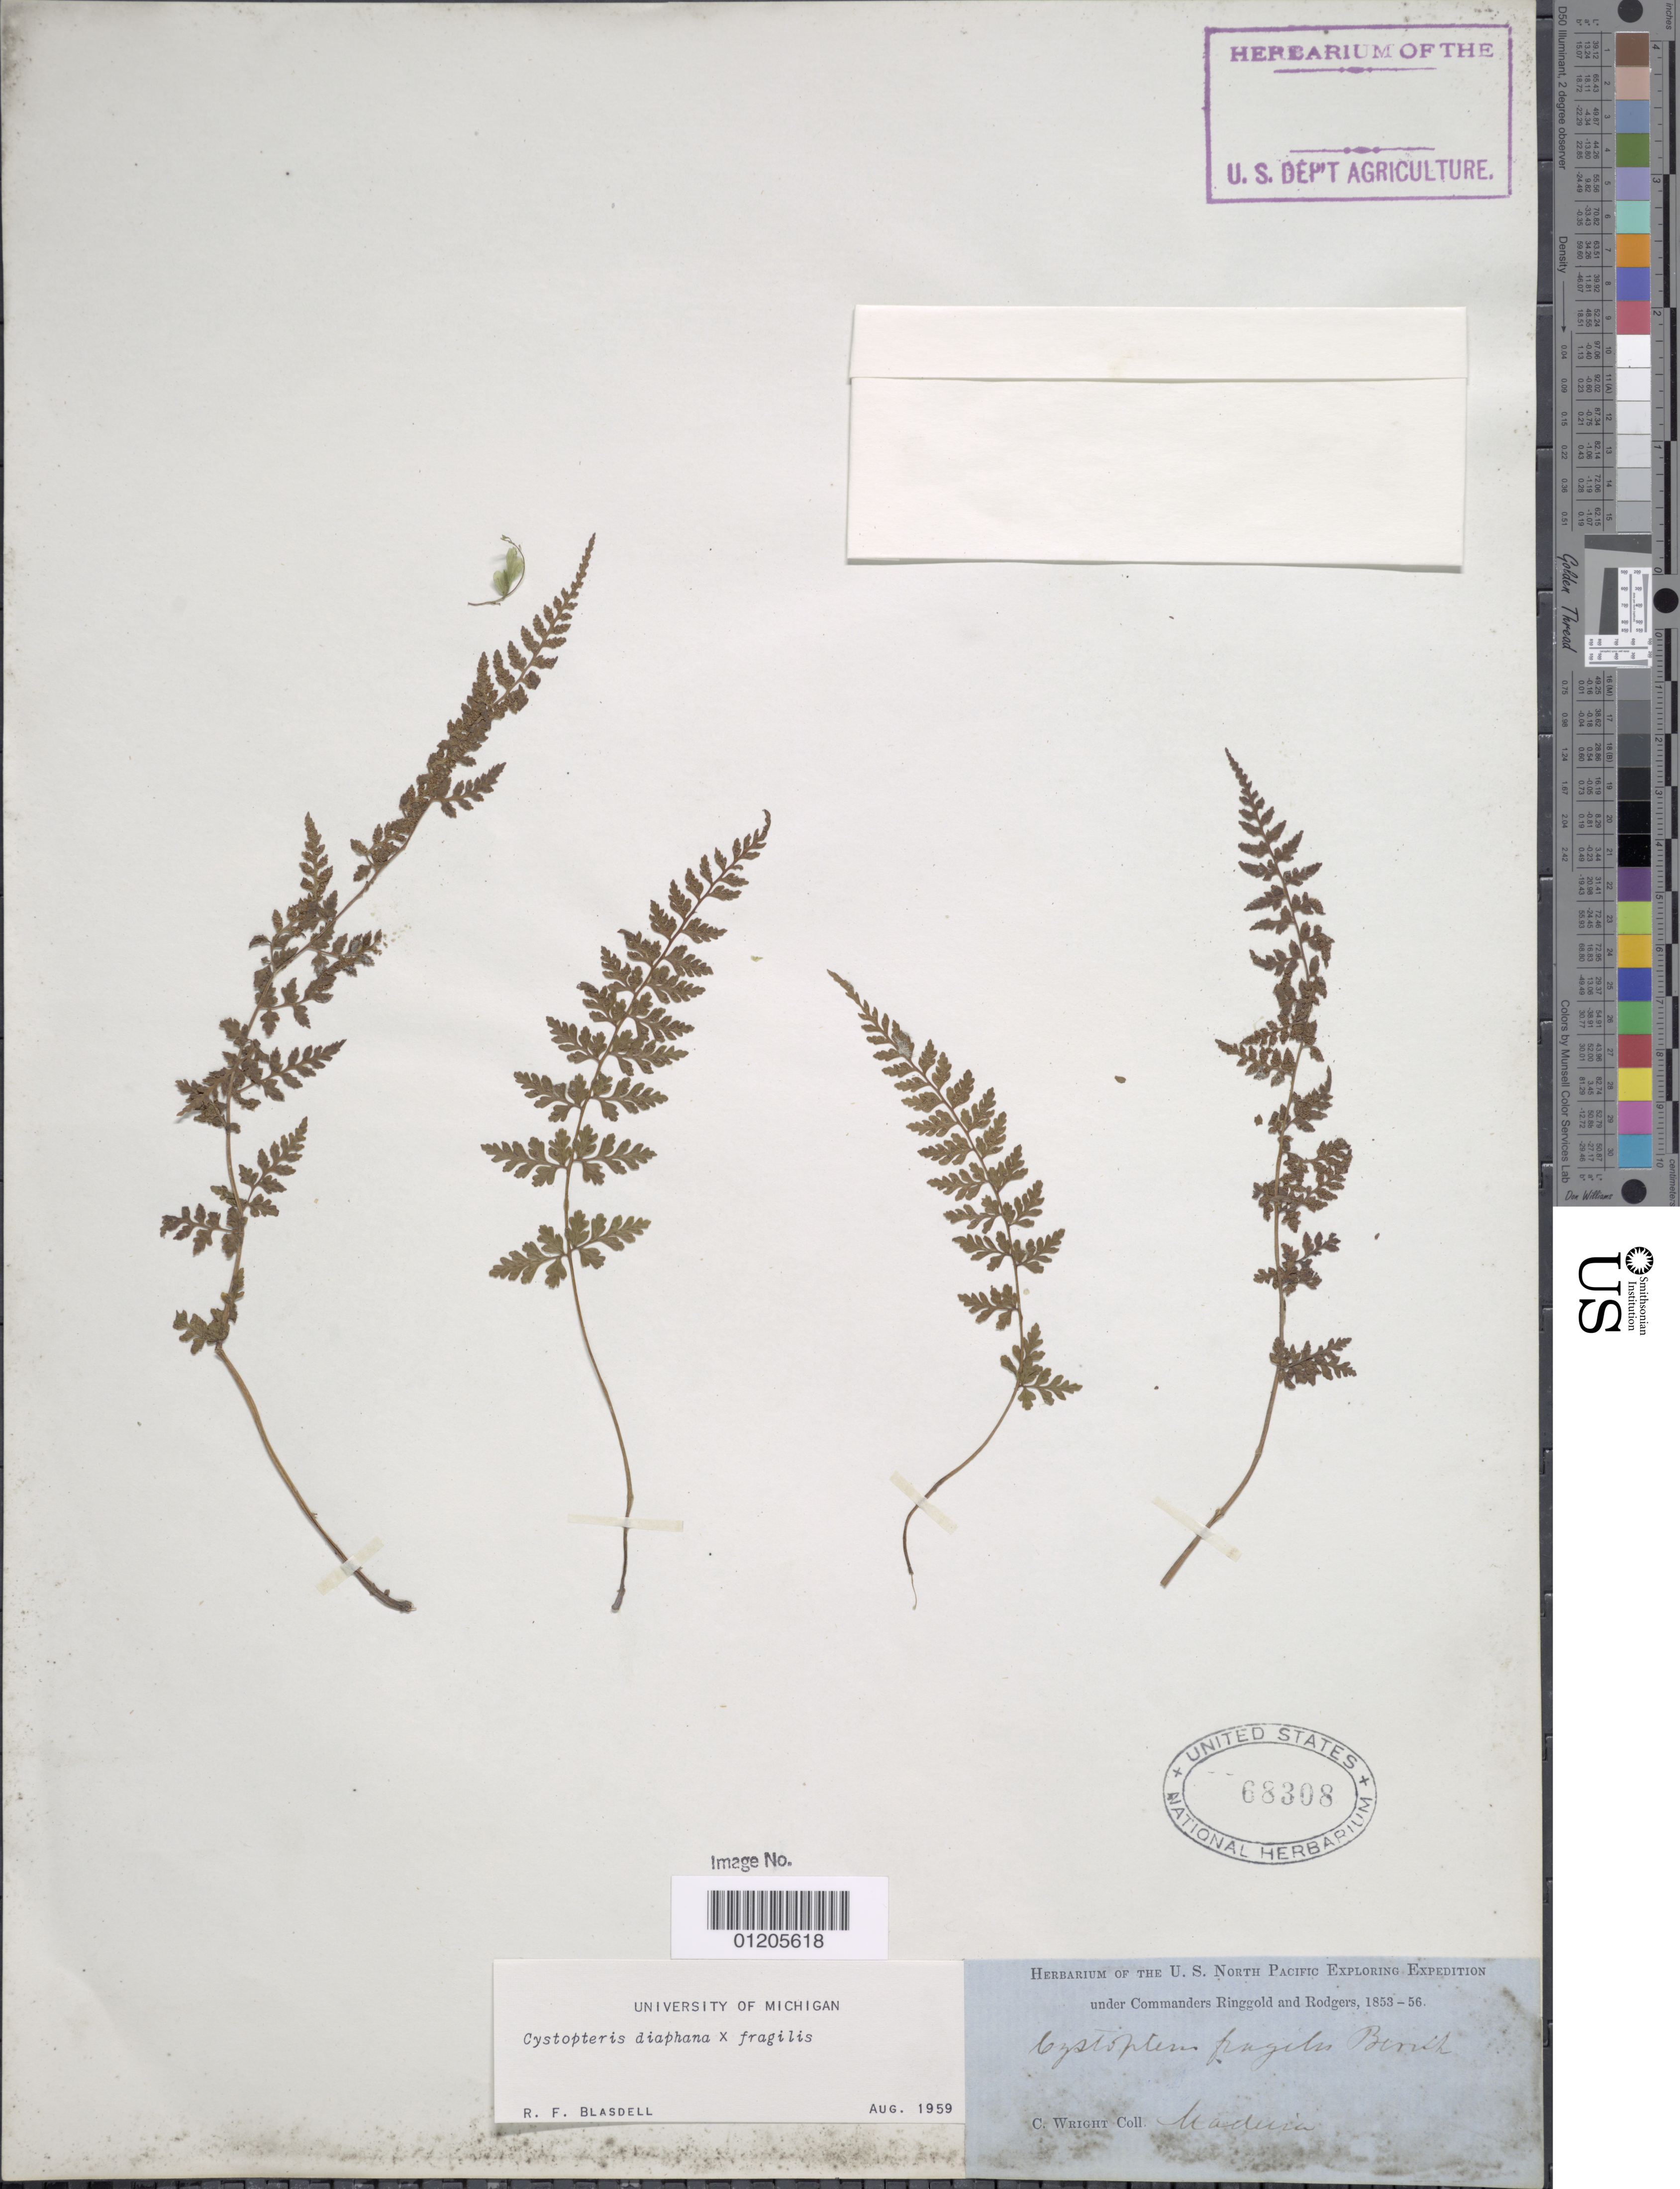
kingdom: Plantae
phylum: Tracheophyta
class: Polypodiopsida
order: Polypodiales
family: Cystopteridaceae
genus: Cystopteris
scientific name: Cystopteris diaphana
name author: (Bory) Blasdell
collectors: C. Wright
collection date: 1853/1856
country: Portugal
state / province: Madeira (Aut. Reg.)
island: Madeira Is.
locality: Madeira.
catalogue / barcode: US 97092